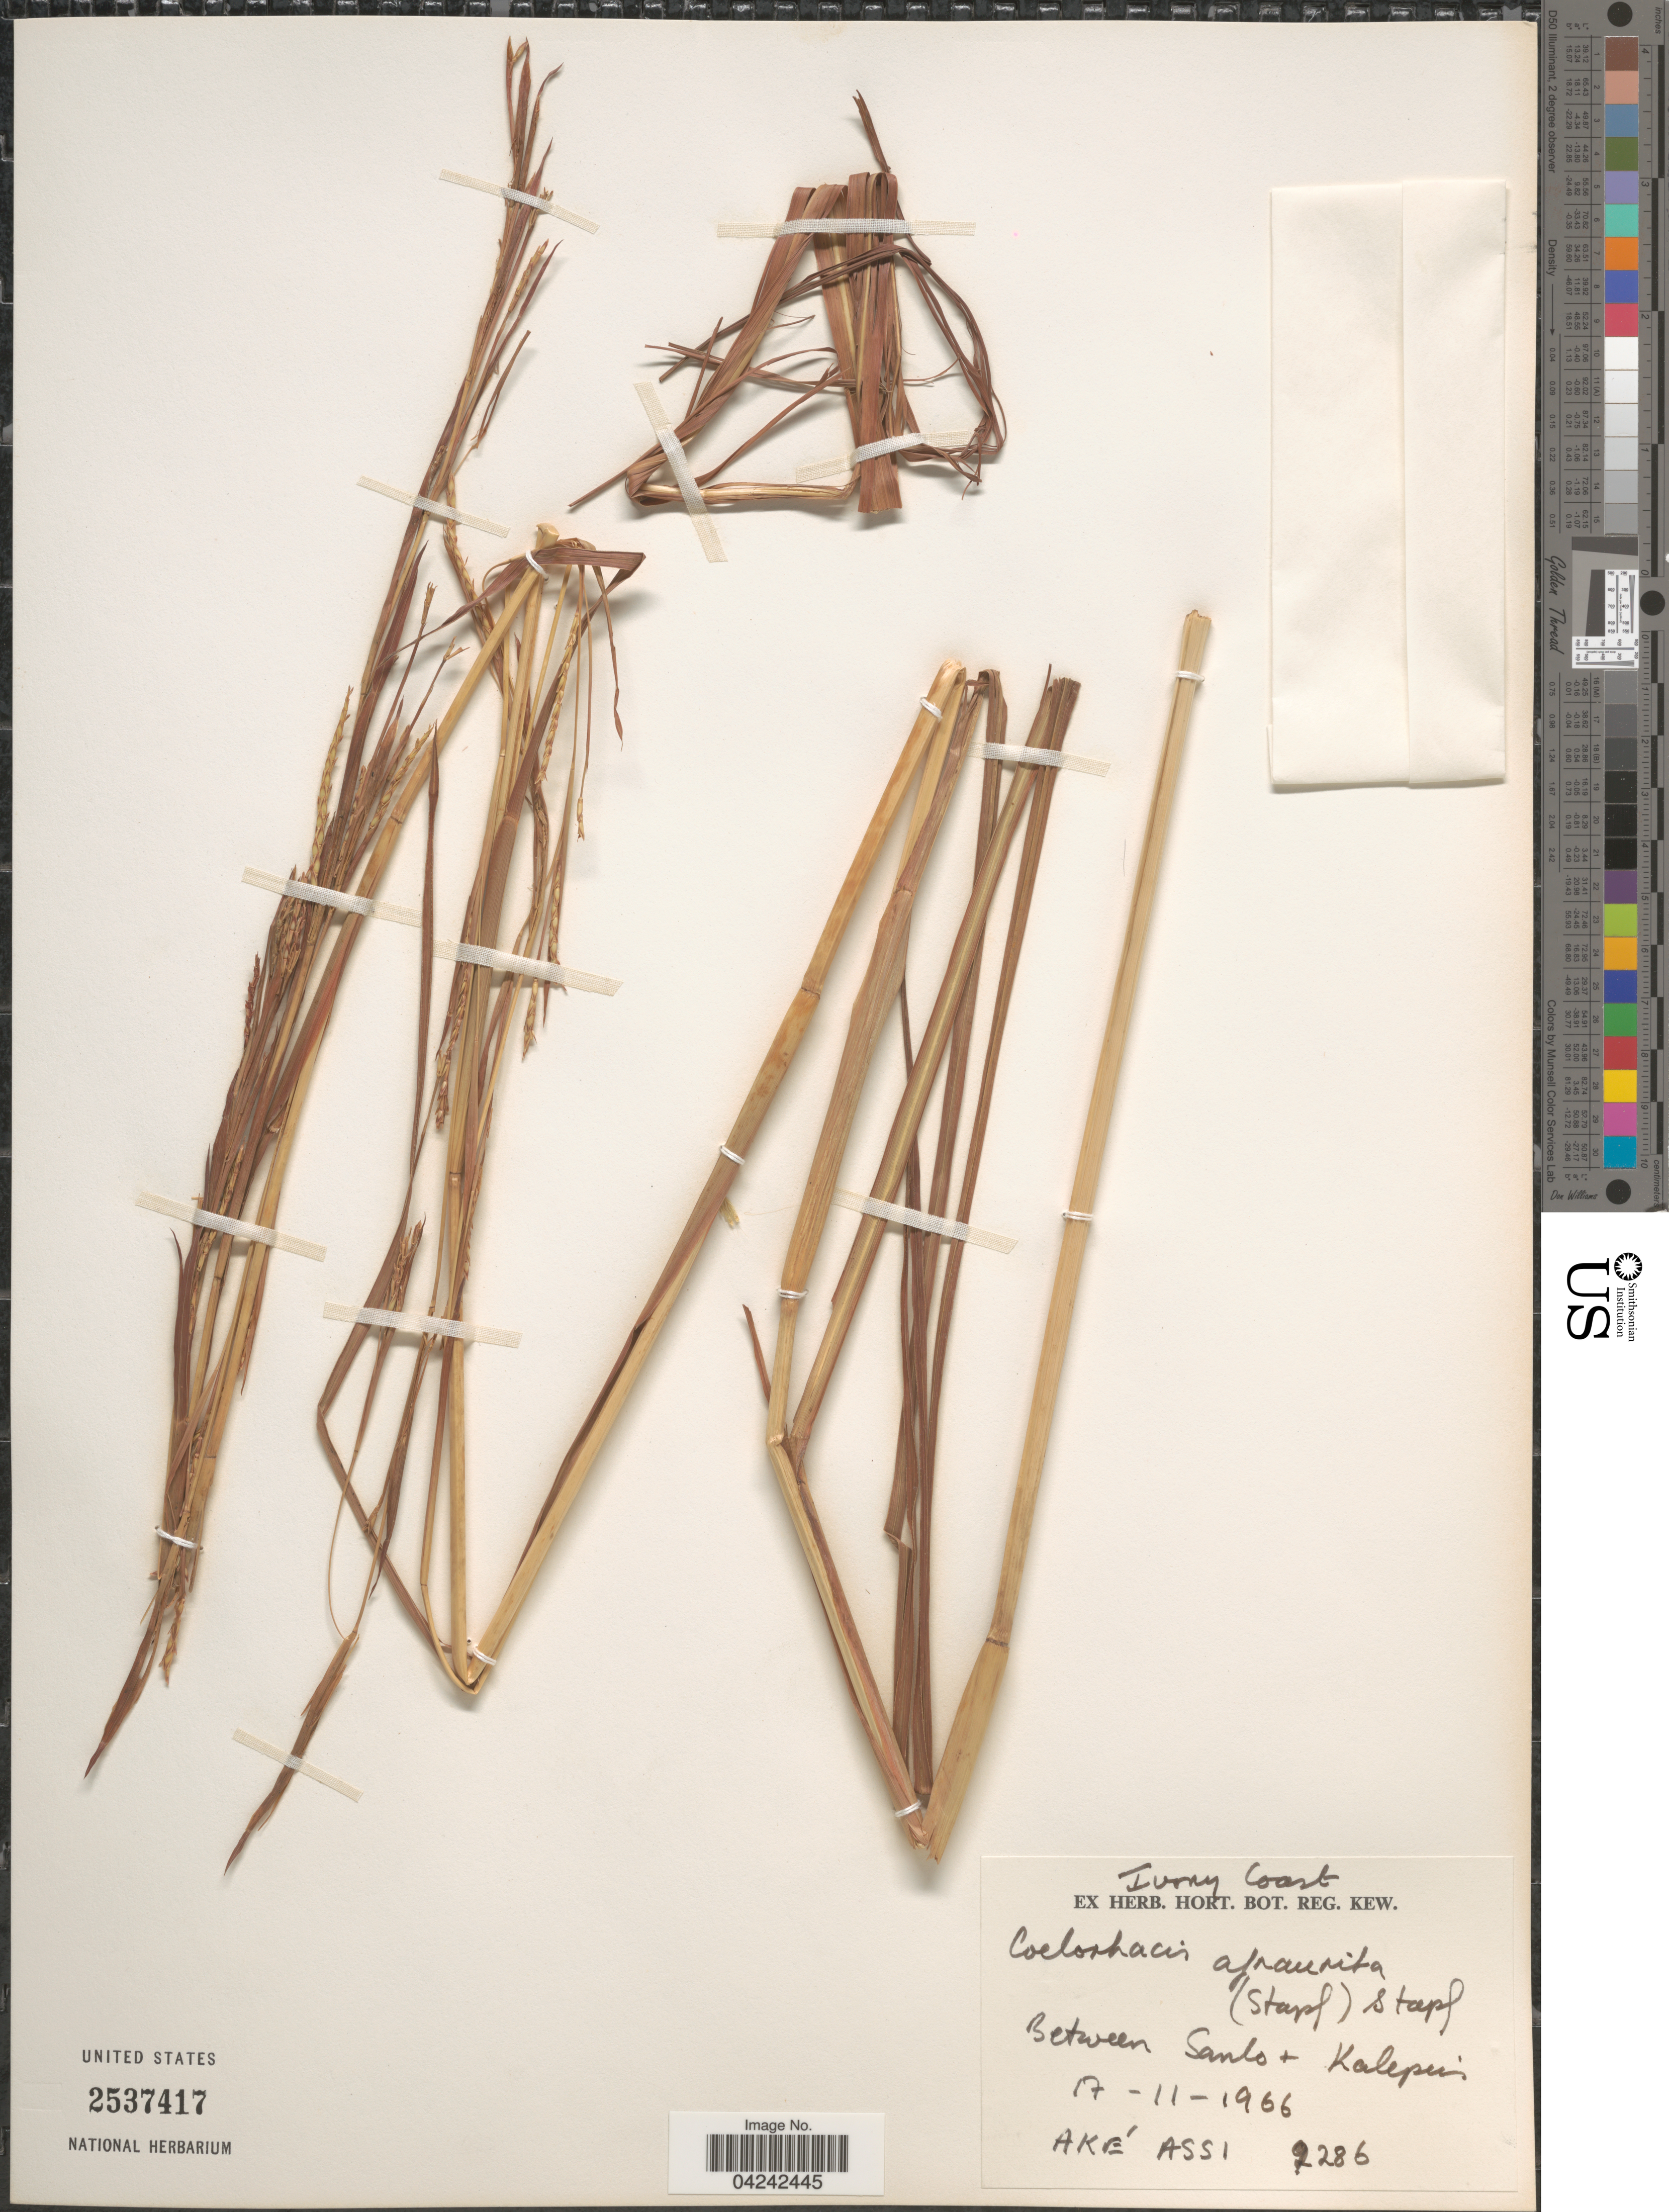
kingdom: Plantae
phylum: Tracheophyta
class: Liliopsida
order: Poales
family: Poaceae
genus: Rottboellia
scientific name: Rottboellia afraurita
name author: Stapf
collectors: A. Assi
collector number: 2286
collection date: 1966-11-17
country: Ivory Coast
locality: Between Santo + Kalepu's.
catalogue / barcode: US 2537417